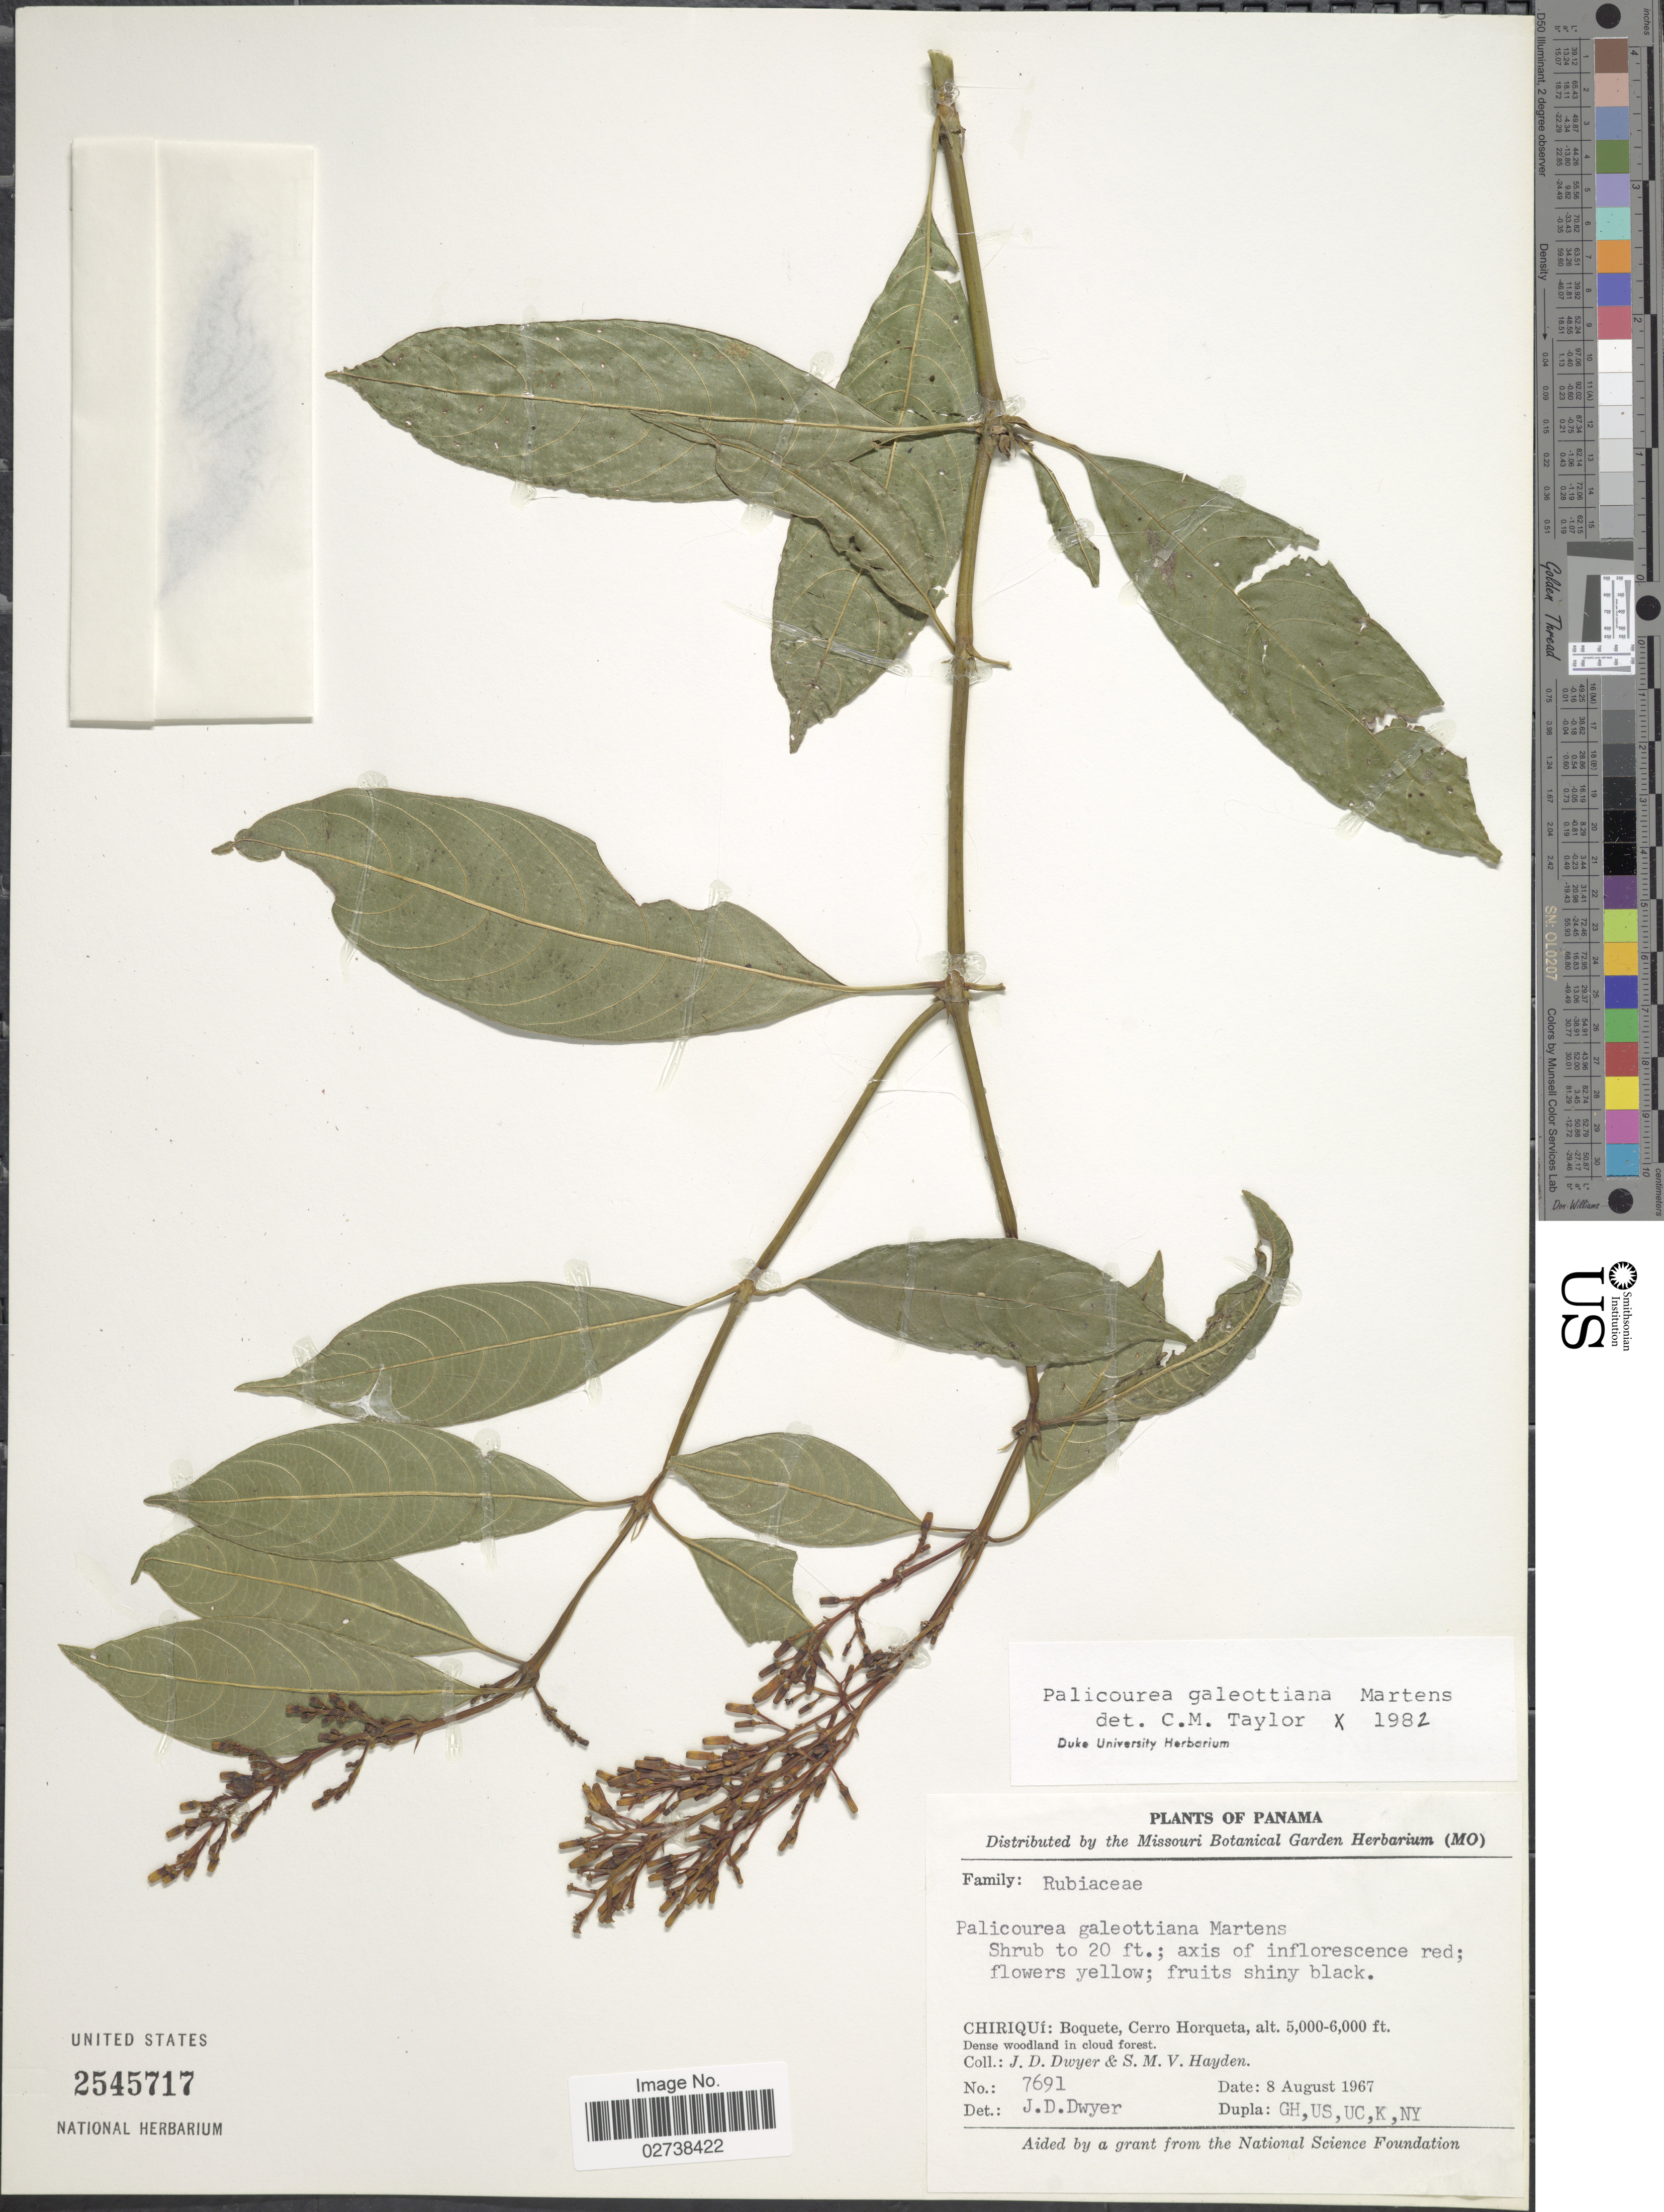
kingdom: Plantae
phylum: Tracheophyta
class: Magnoliopsida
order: Gentianales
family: Rubiaceae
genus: Palicourea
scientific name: Palicourea galeottiana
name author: M. Martens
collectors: J. D. Dwyer & S. M. Hayden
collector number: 7691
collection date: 1967-08-08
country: Panama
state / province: Chiriqui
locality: Boquete, Cerro Horqueta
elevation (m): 1524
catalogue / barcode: US 2545717